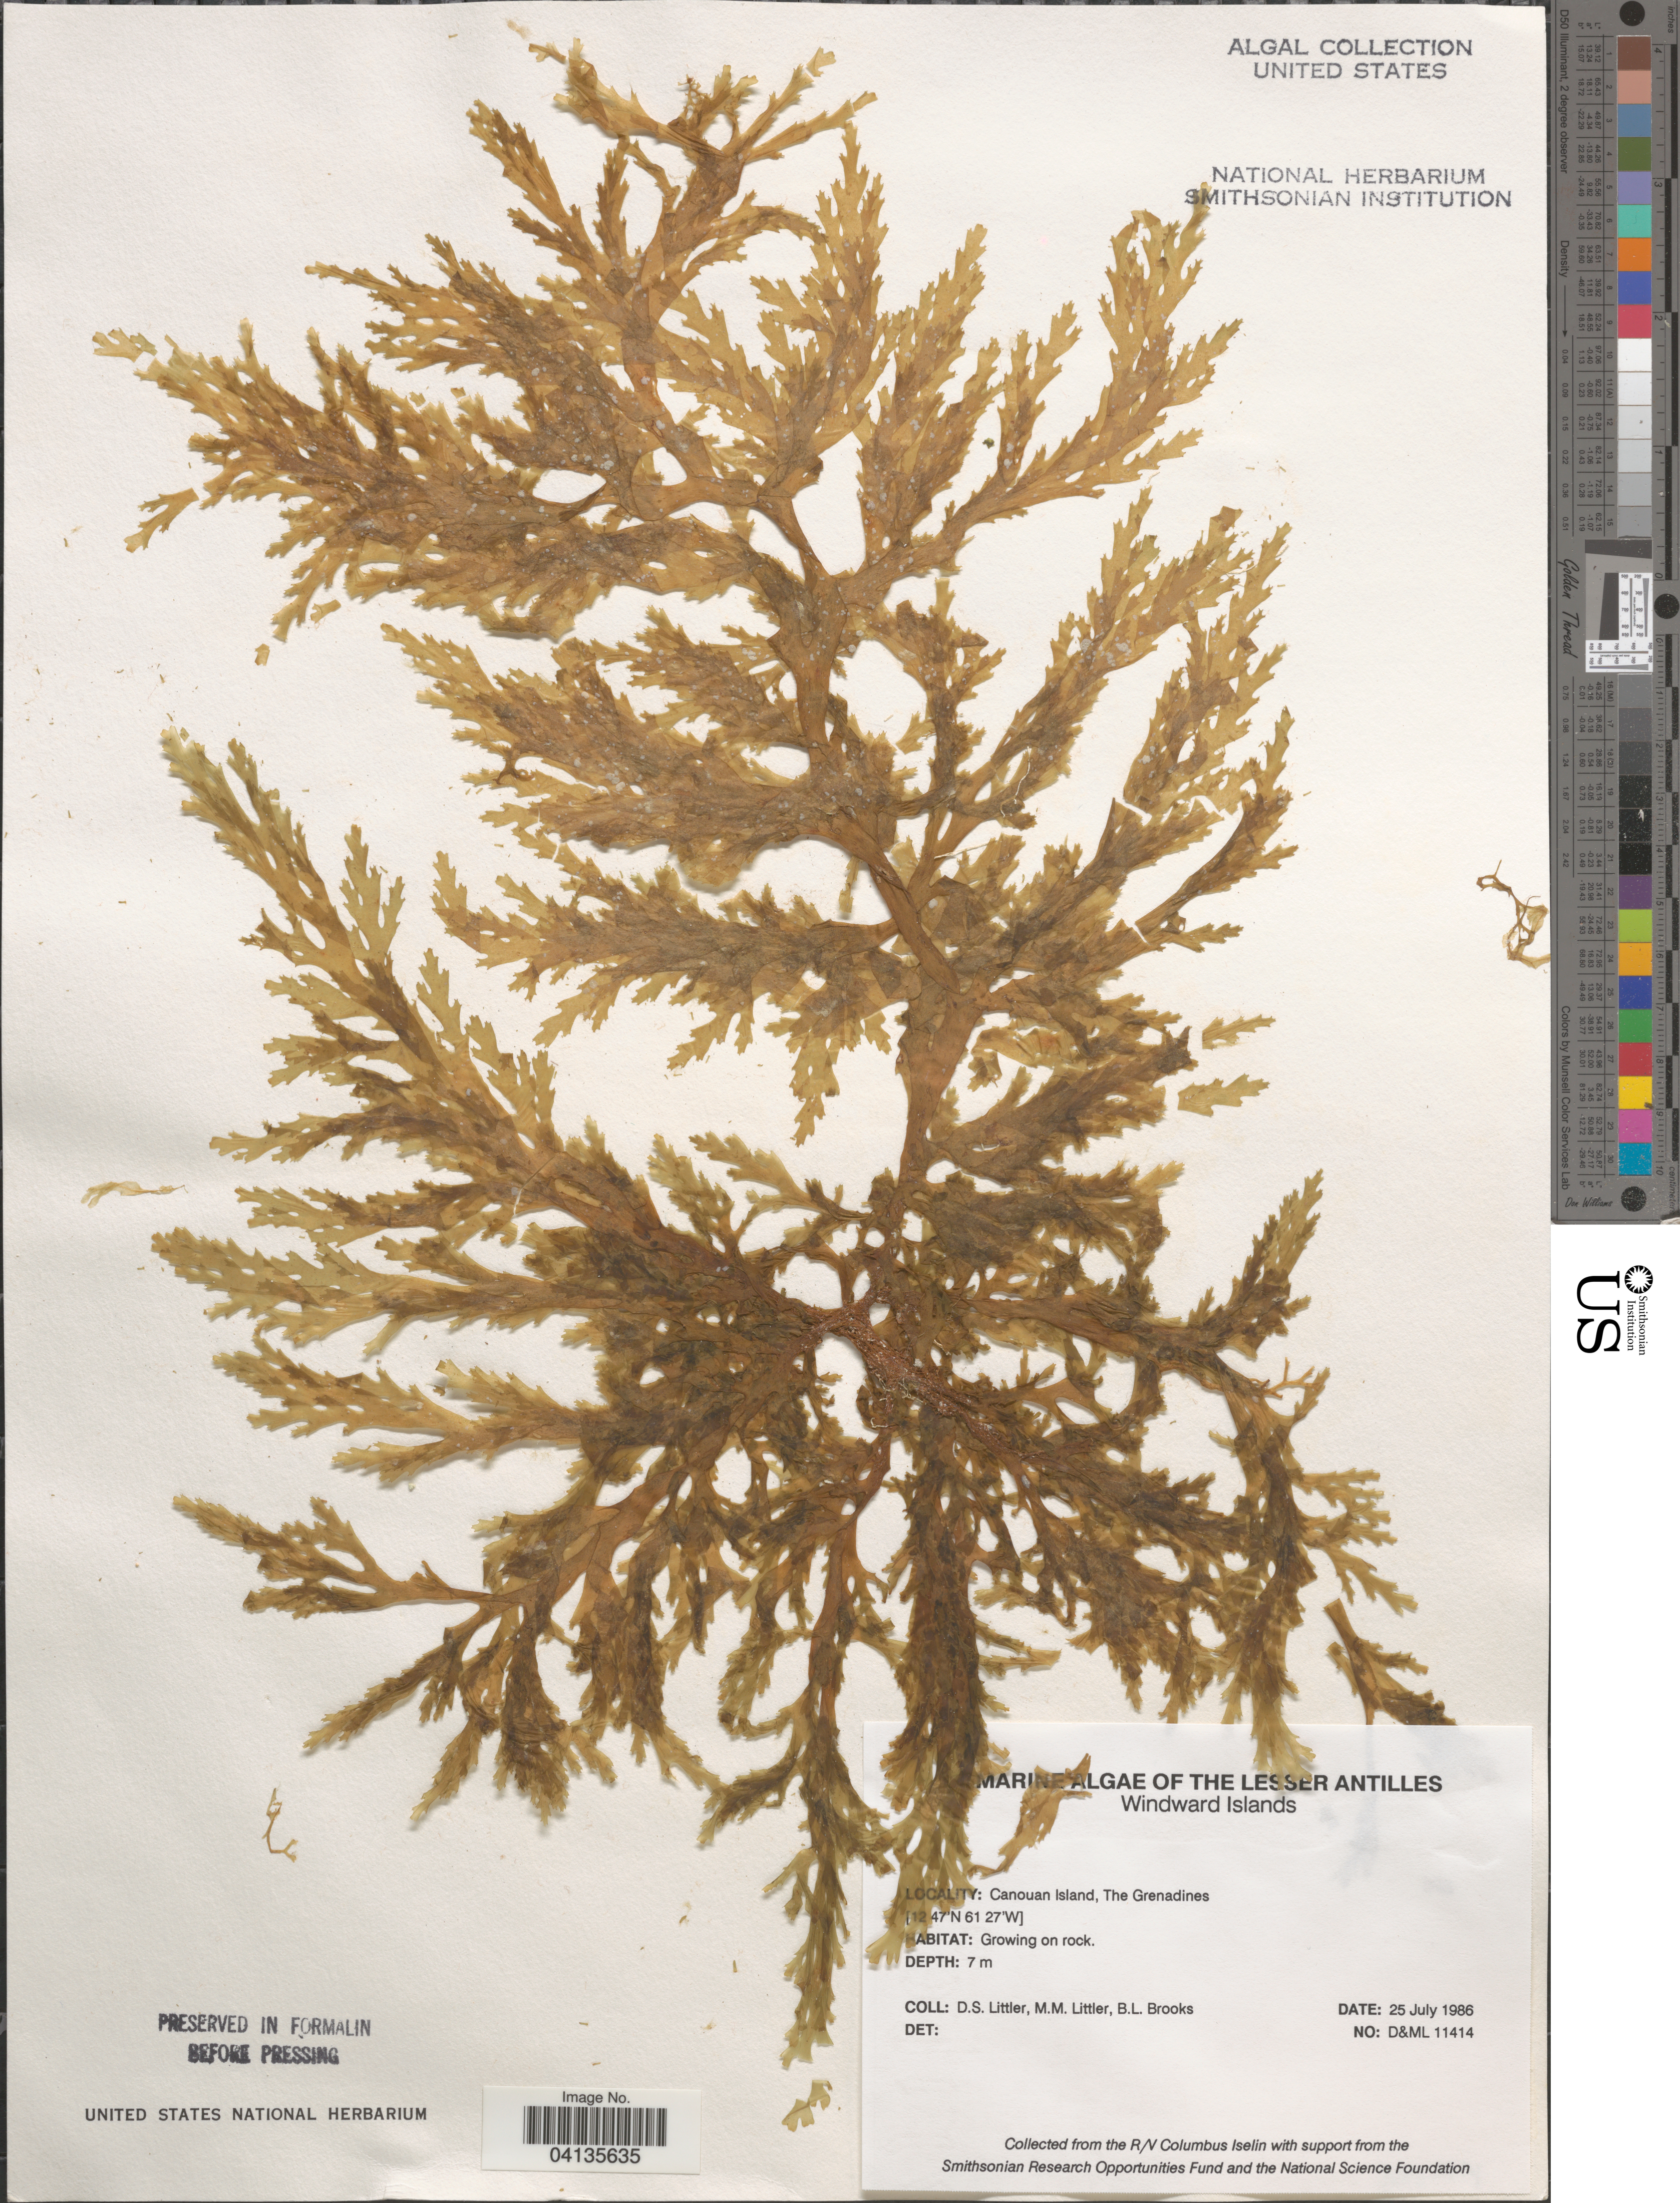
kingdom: Chromista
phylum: Ochrophyta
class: Phaeophyceae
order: Dictyotales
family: Dictyotaceae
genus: Dictyota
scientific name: Dictyota sp.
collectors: D. S. Littler & B. Brooks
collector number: D&ML11414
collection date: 1986-07-25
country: St. Vincent - Grenadines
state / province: Grenadines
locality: The Lesser Antilles. Windward Islands. Canouan Island.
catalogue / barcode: US 239552